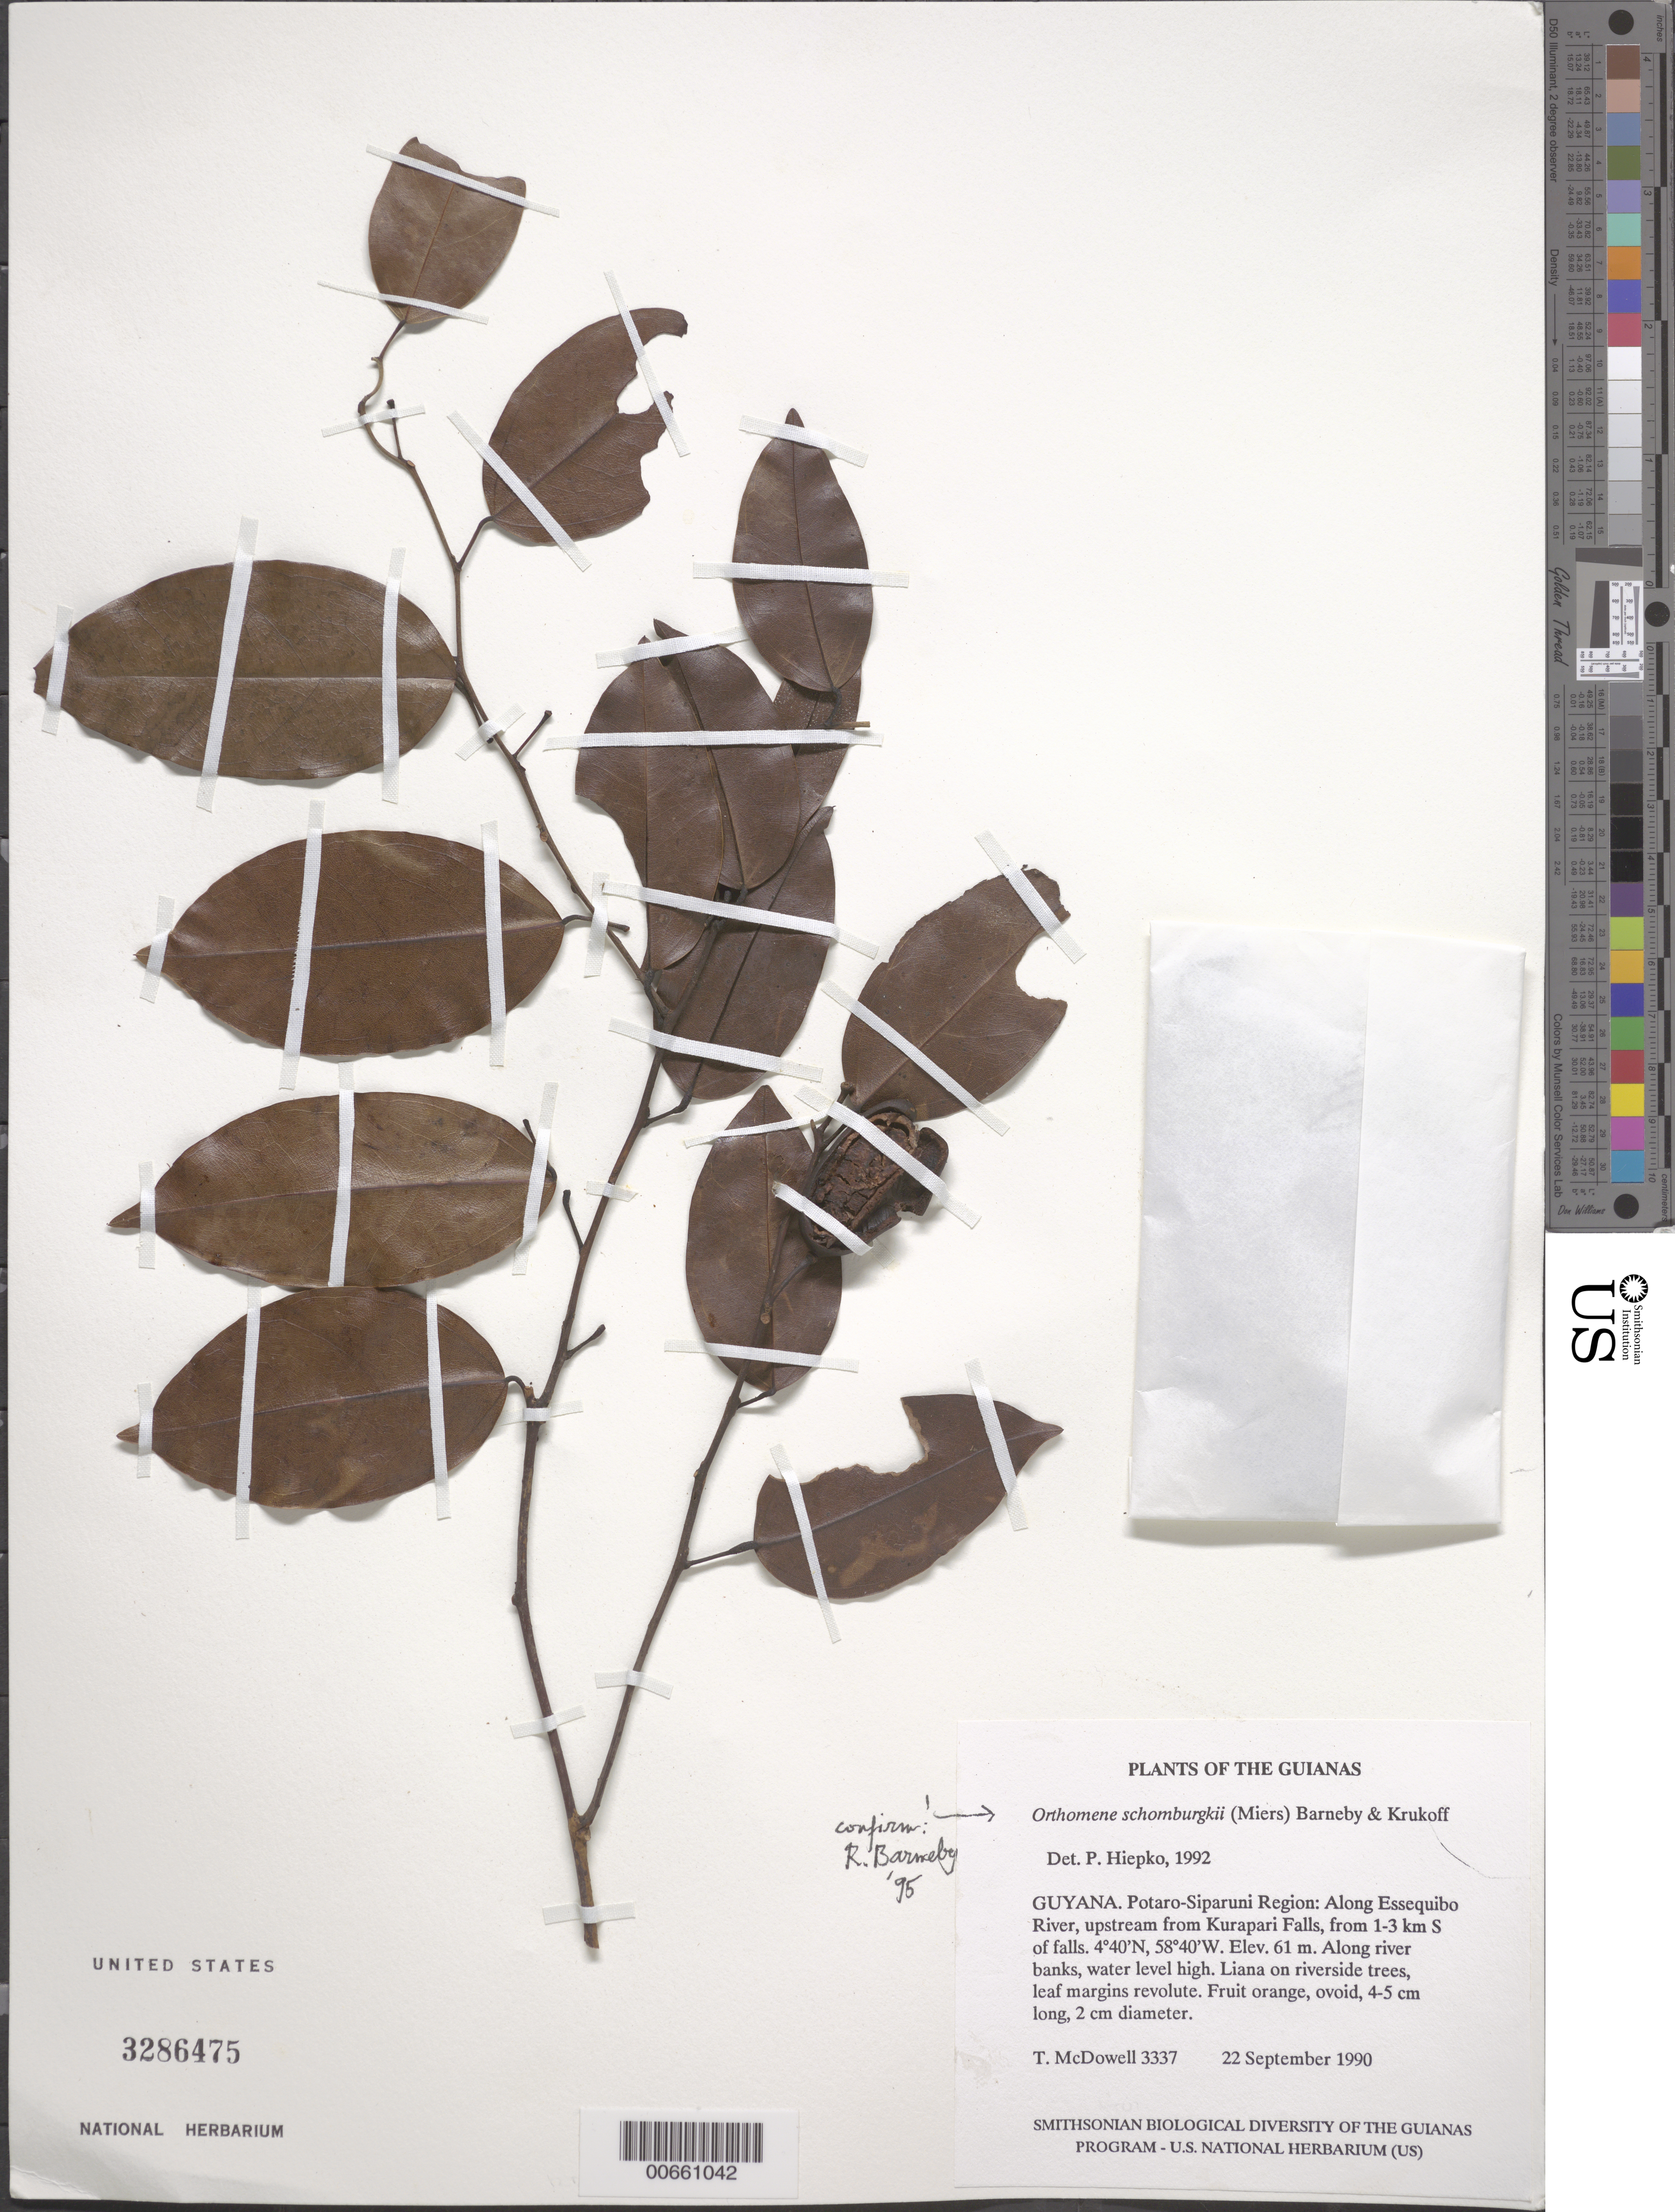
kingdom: Plantae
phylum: Tracheophyta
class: Magnoliopsida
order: Ranunculales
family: Menispermaceae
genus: Anomospermum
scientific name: Anomospermum schomburgkii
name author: Miers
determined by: Strong, Mark T., (BOT), Smithsonian Institution - National Museum of Natural History (UNITED STATES)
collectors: T. McDowell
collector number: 3337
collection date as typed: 22 September 1990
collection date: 1990-09-22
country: Guyana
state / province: Potaro-Siparuni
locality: Along Essequibo River, upstream from Kurupukari Falls, from 1-3 km S of falls. Iwokrama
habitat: Along river banks, water level high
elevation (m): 61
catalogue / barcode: US 3286475